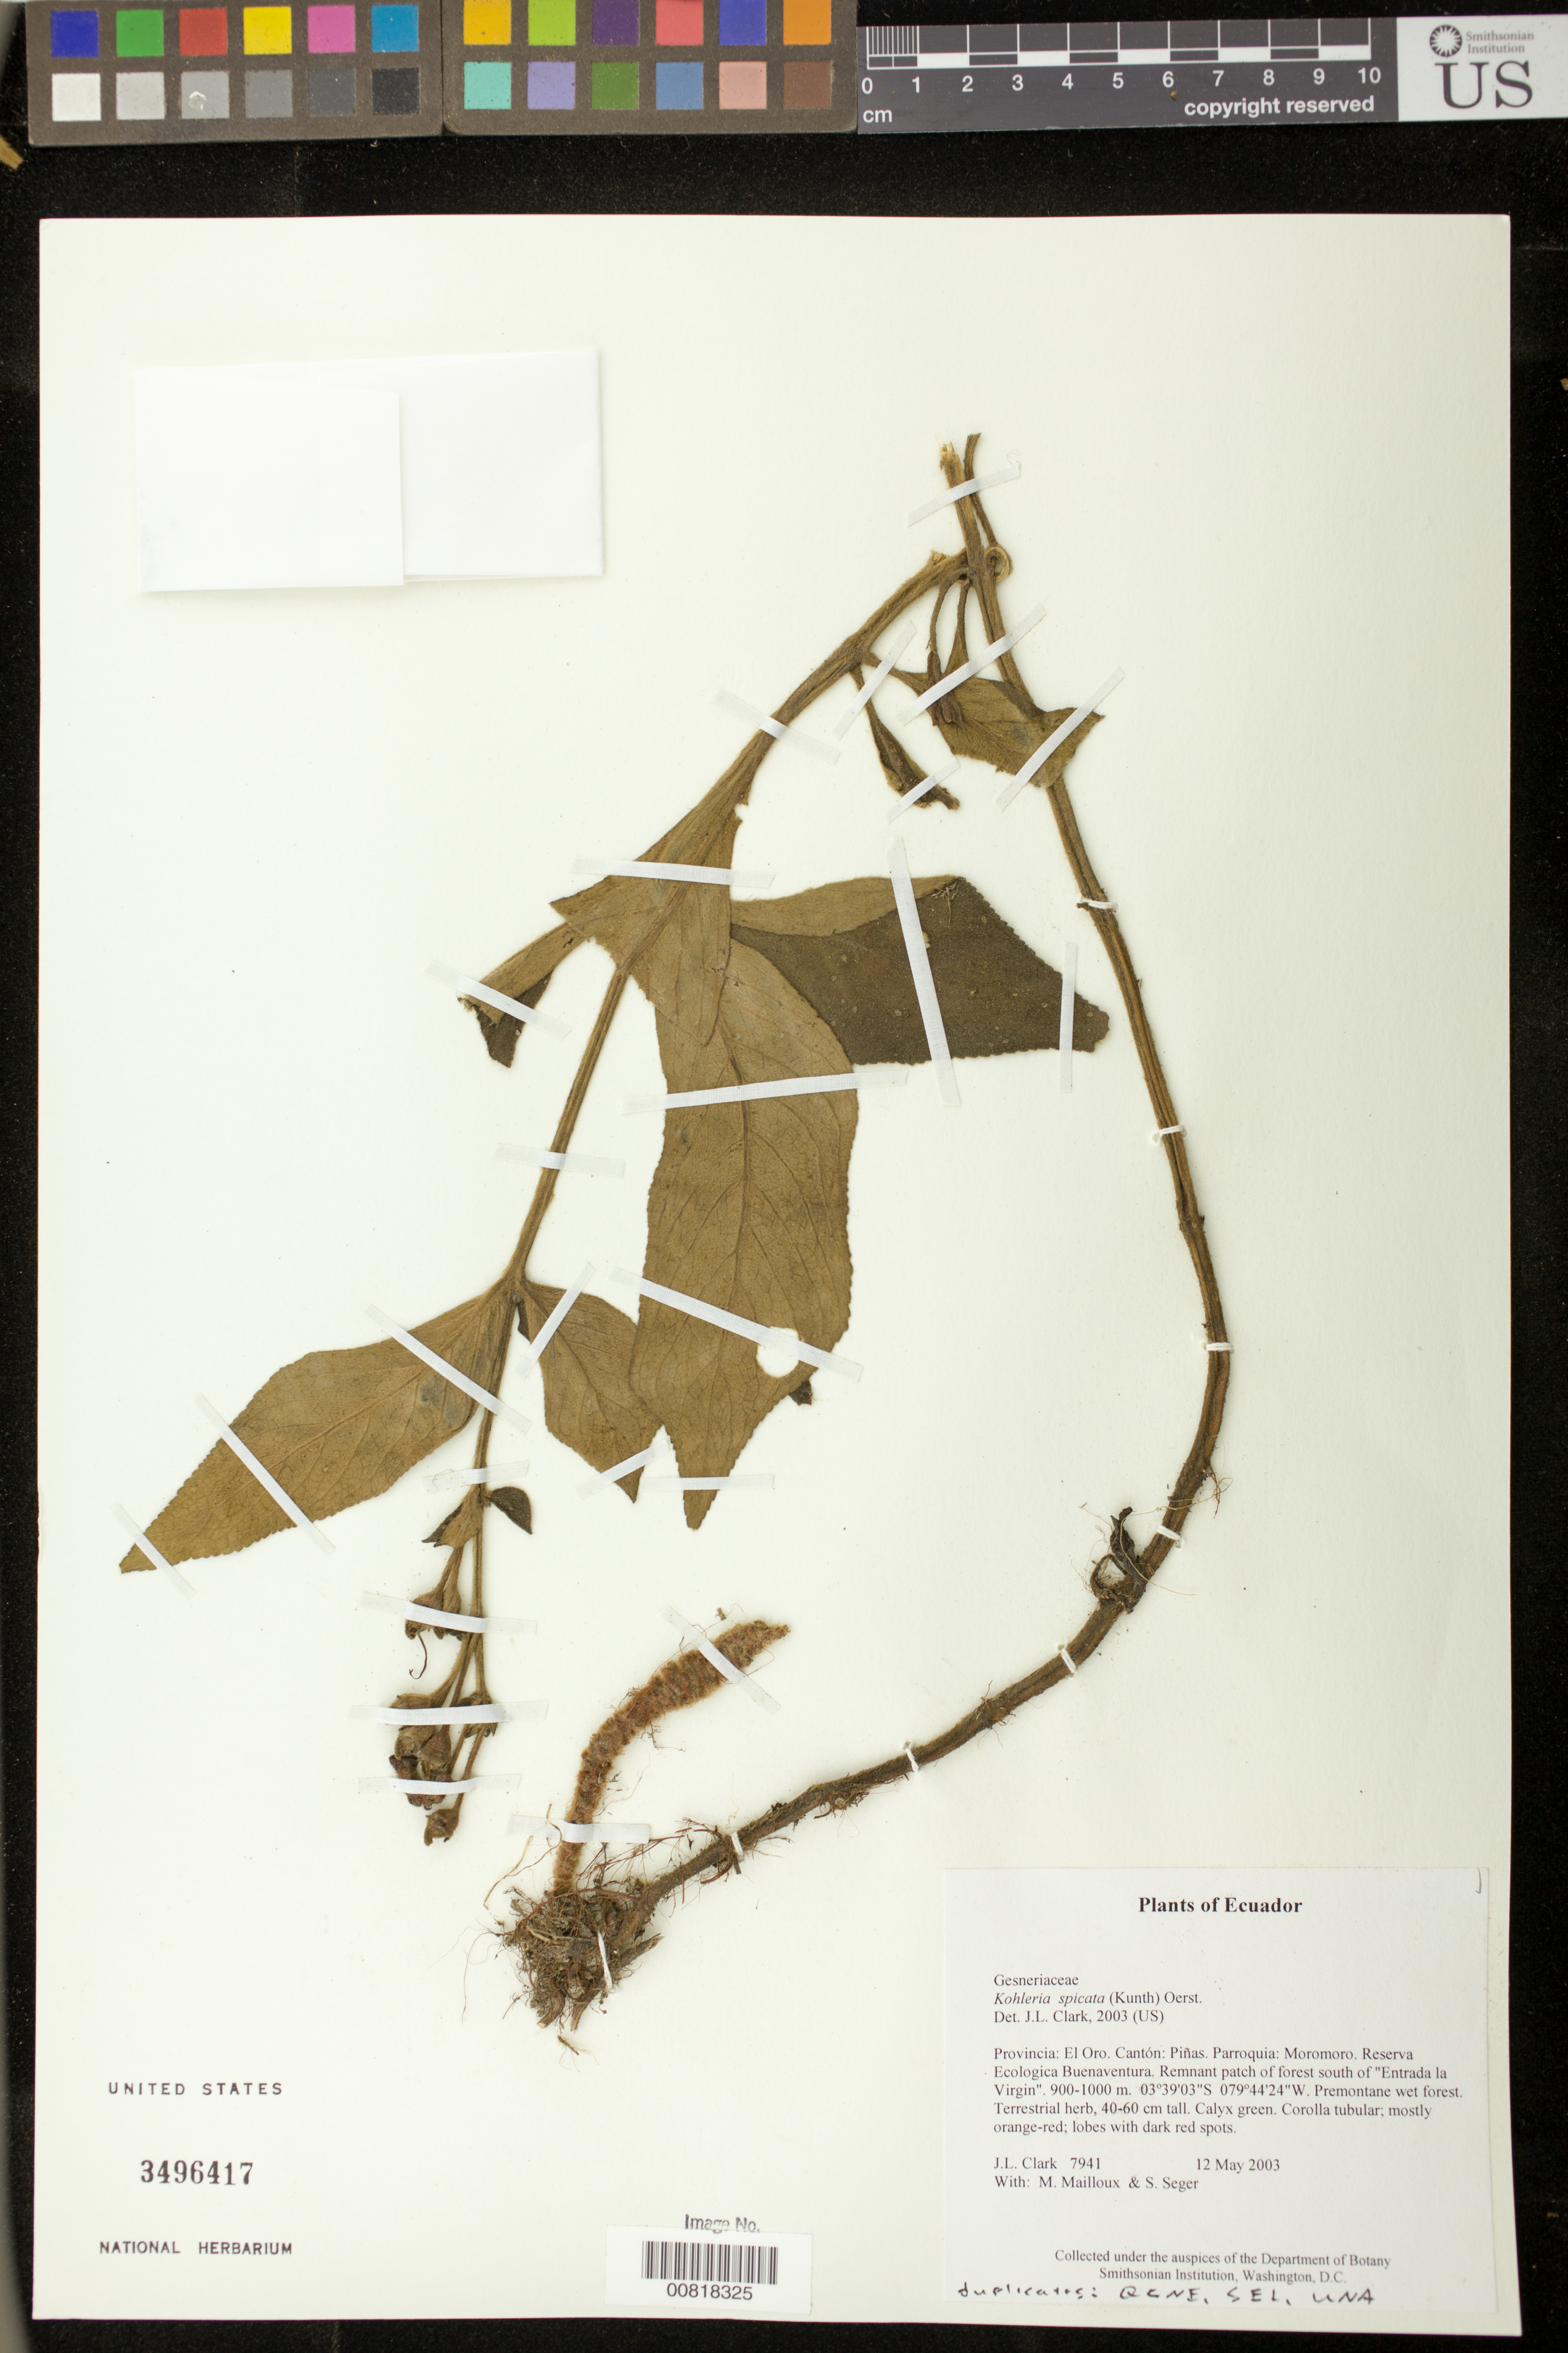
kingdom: Plantae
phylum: Tracheophyta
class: Magnoliopsida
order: Lamiales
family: Gesneriaceae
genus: Kohleria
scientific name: Kohleria spicata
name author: (Kunth) Oerst.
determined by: Clark, J. L., (SEL), The Marie Selby Botanical Garden (UNITED STATES)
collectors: J. L. Clark, M. Mailloux & S. Seger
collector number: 7941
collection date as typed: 12 May 2003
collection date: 2003-05-12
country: Ecuador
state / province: El Oro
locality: Piñas. Parroquia: Moromoro. Reserva Ecologica Buenaventura. Remnant patch of forest south of "Entrada la Virgin"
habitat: Premontane wet forest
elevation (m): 900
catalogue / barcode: US 3496417